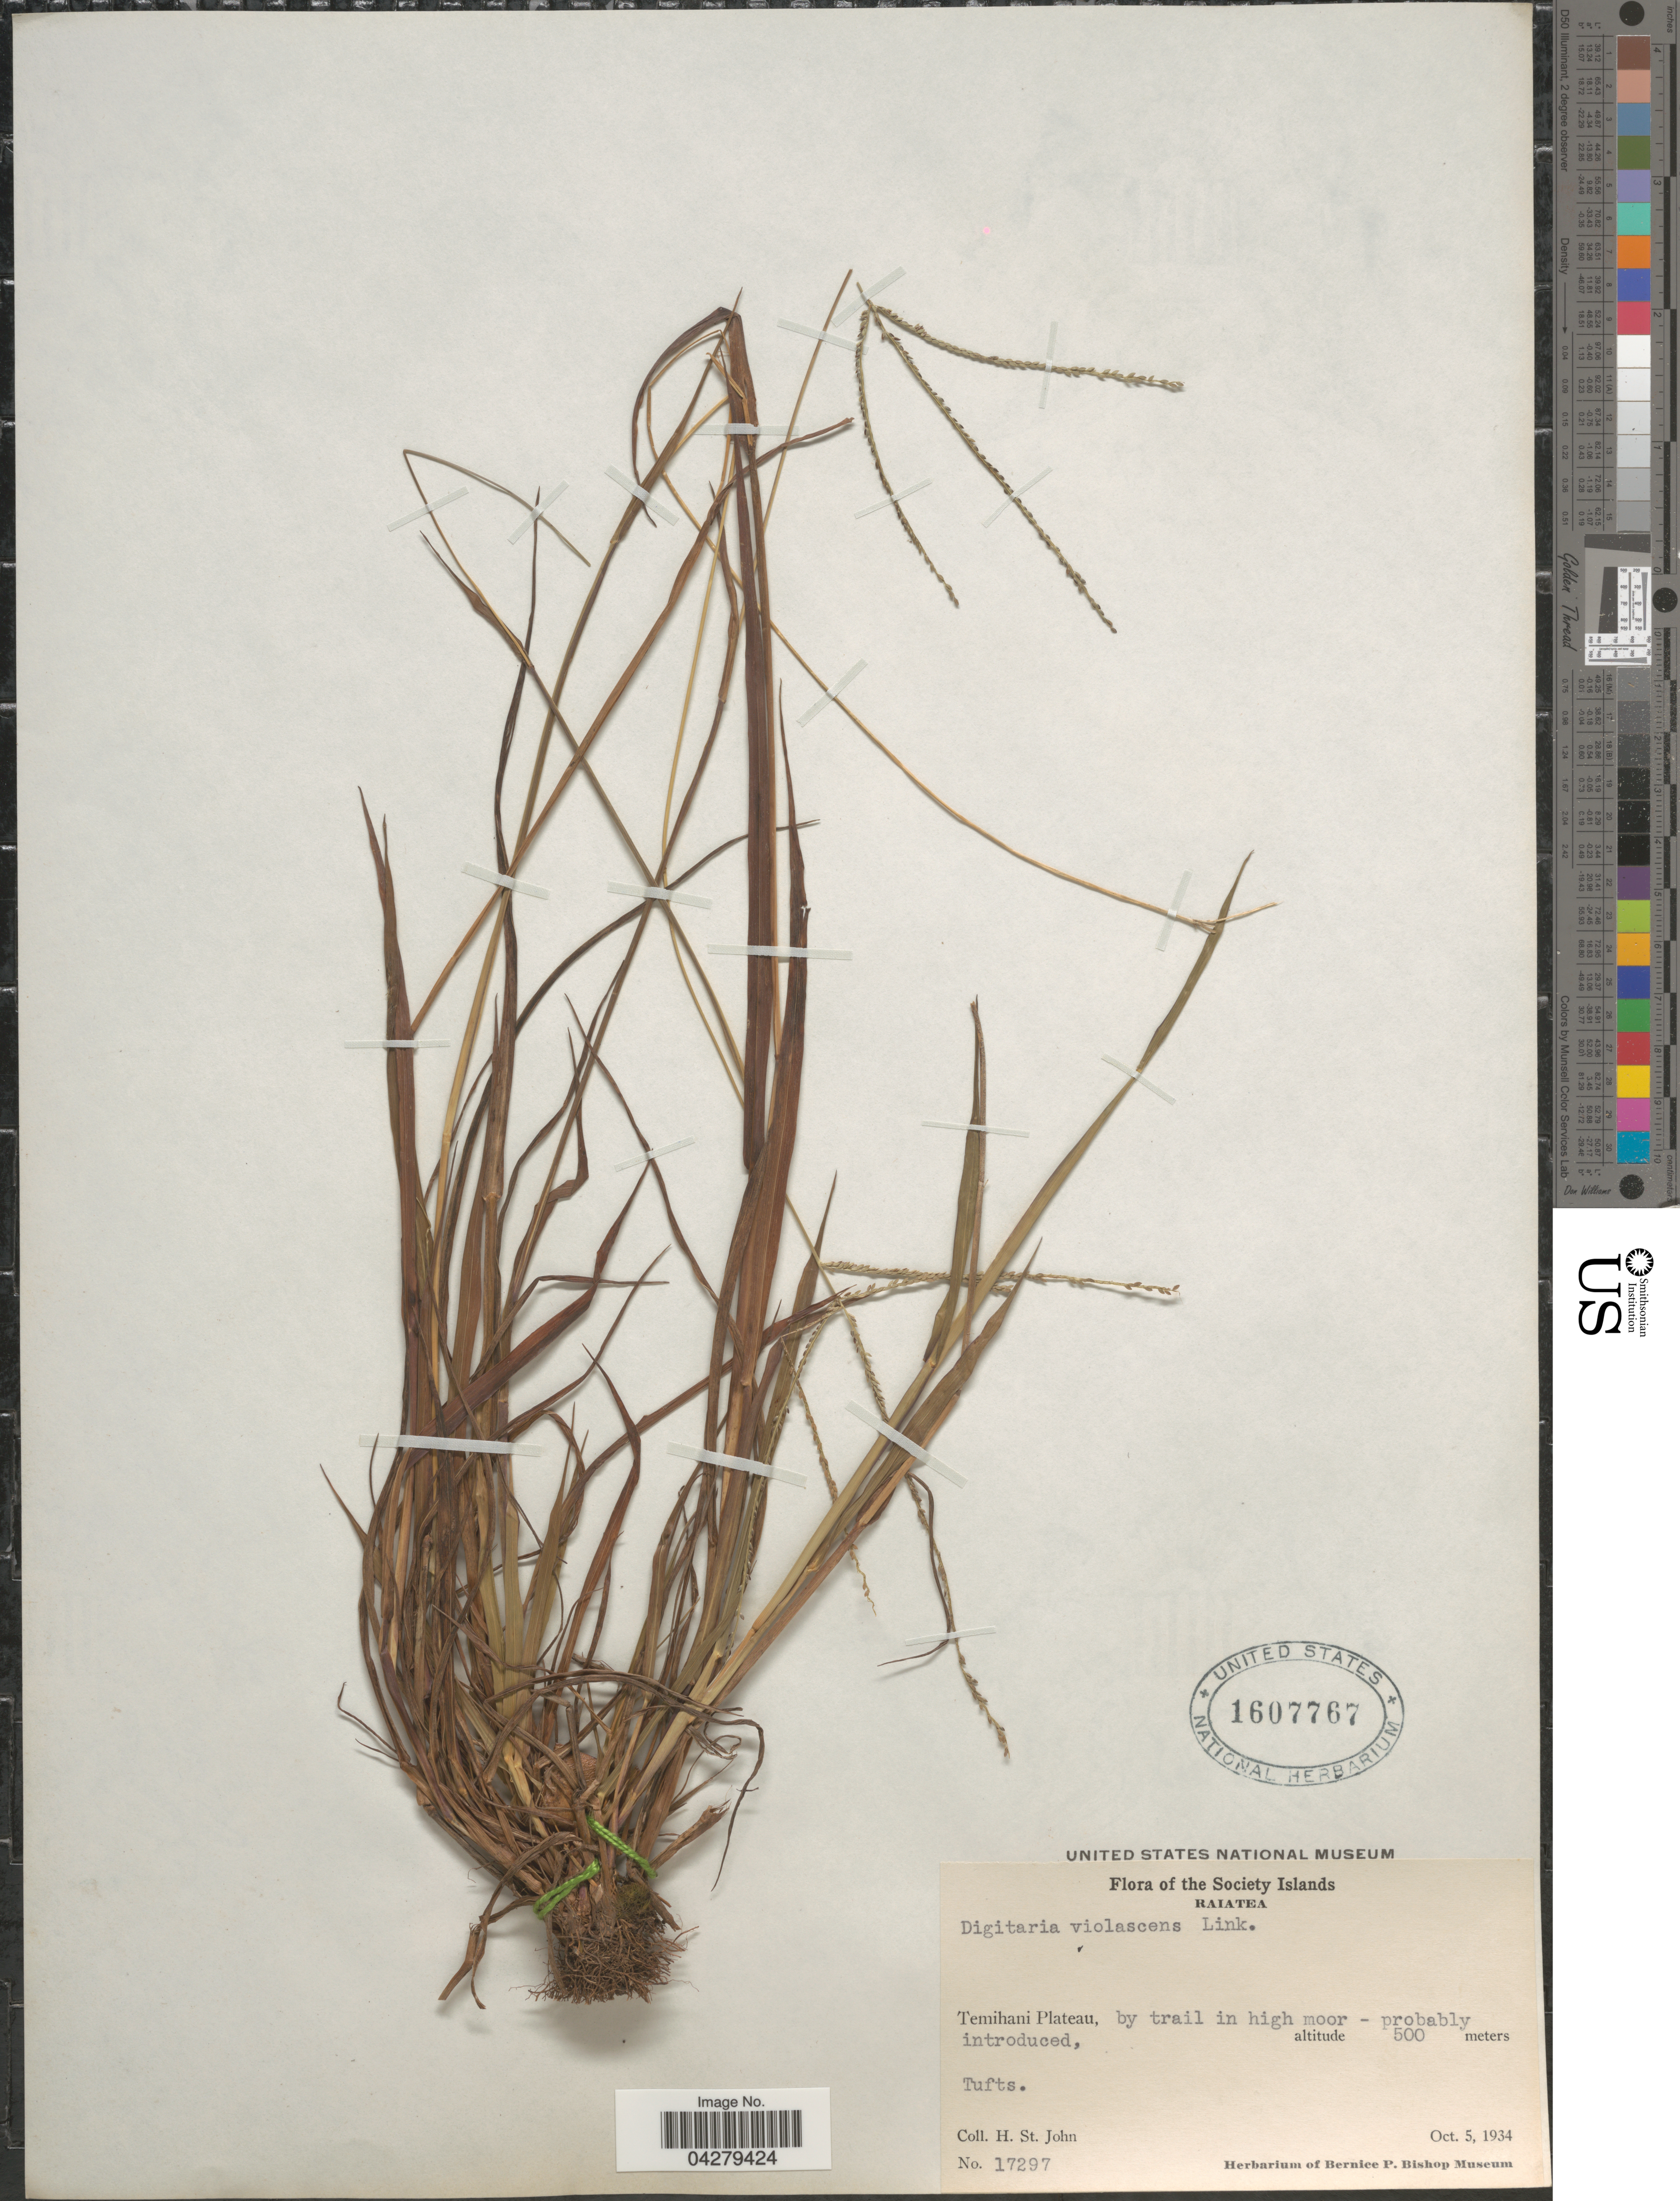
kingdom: Plantae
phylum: Tracheophyta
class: Liliopsida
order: Poales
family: Poaceae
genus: Digitaria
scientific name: Digitaria violascens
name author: Link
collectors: H. St. John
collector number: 17297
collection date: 1934-10-05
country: French Polynesia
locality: The Society Islands. Raiatea. Temihani Plateau, by trail in high moor.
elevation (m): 500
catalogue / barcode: US 1607767